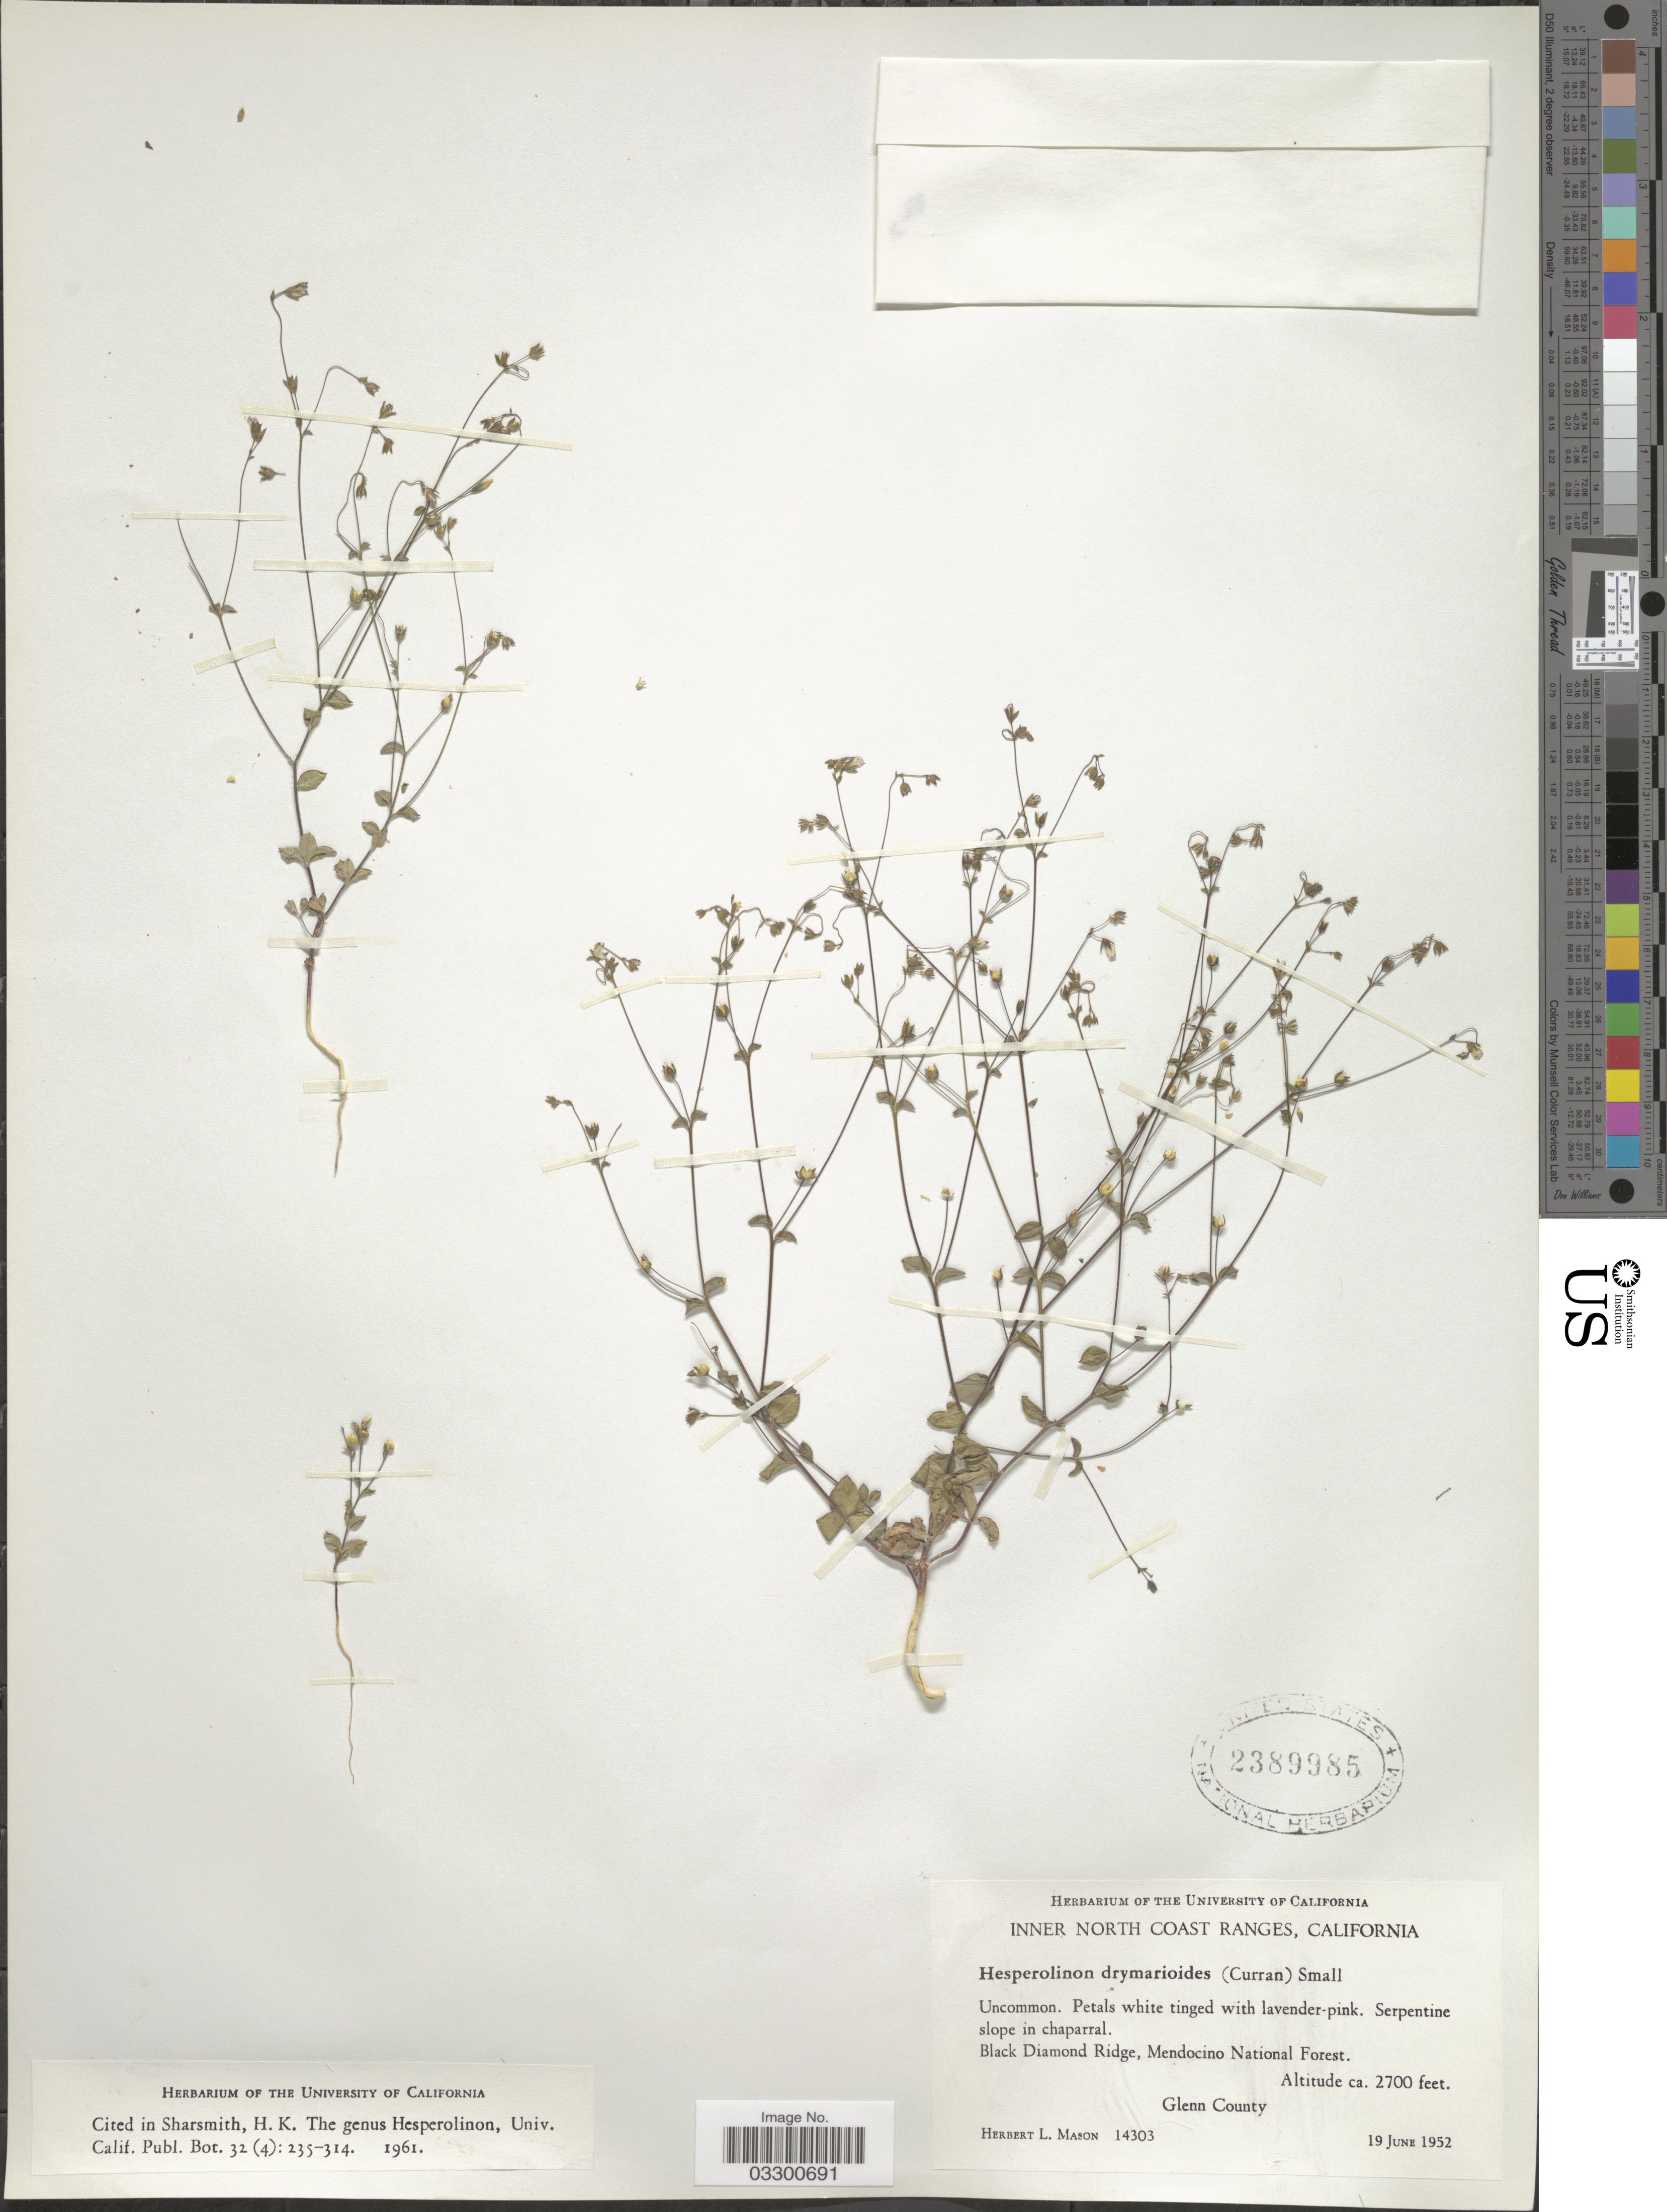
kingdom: Plantae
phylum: Tracheophyta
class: Magnoliopsida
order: Malpighiales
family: Linaceae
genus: Hesperolinon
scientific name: Hesperolinon dymarioides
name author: (Curran) Small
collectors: H. L. Mason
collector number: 14303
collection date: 1952-06-19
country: United States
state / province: California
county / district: Glenn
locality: Inner North Coast Ranges. Black Diamond Ridge, Mendocino National Forest. Glenn County.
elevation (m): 823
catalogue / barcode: US 2389985